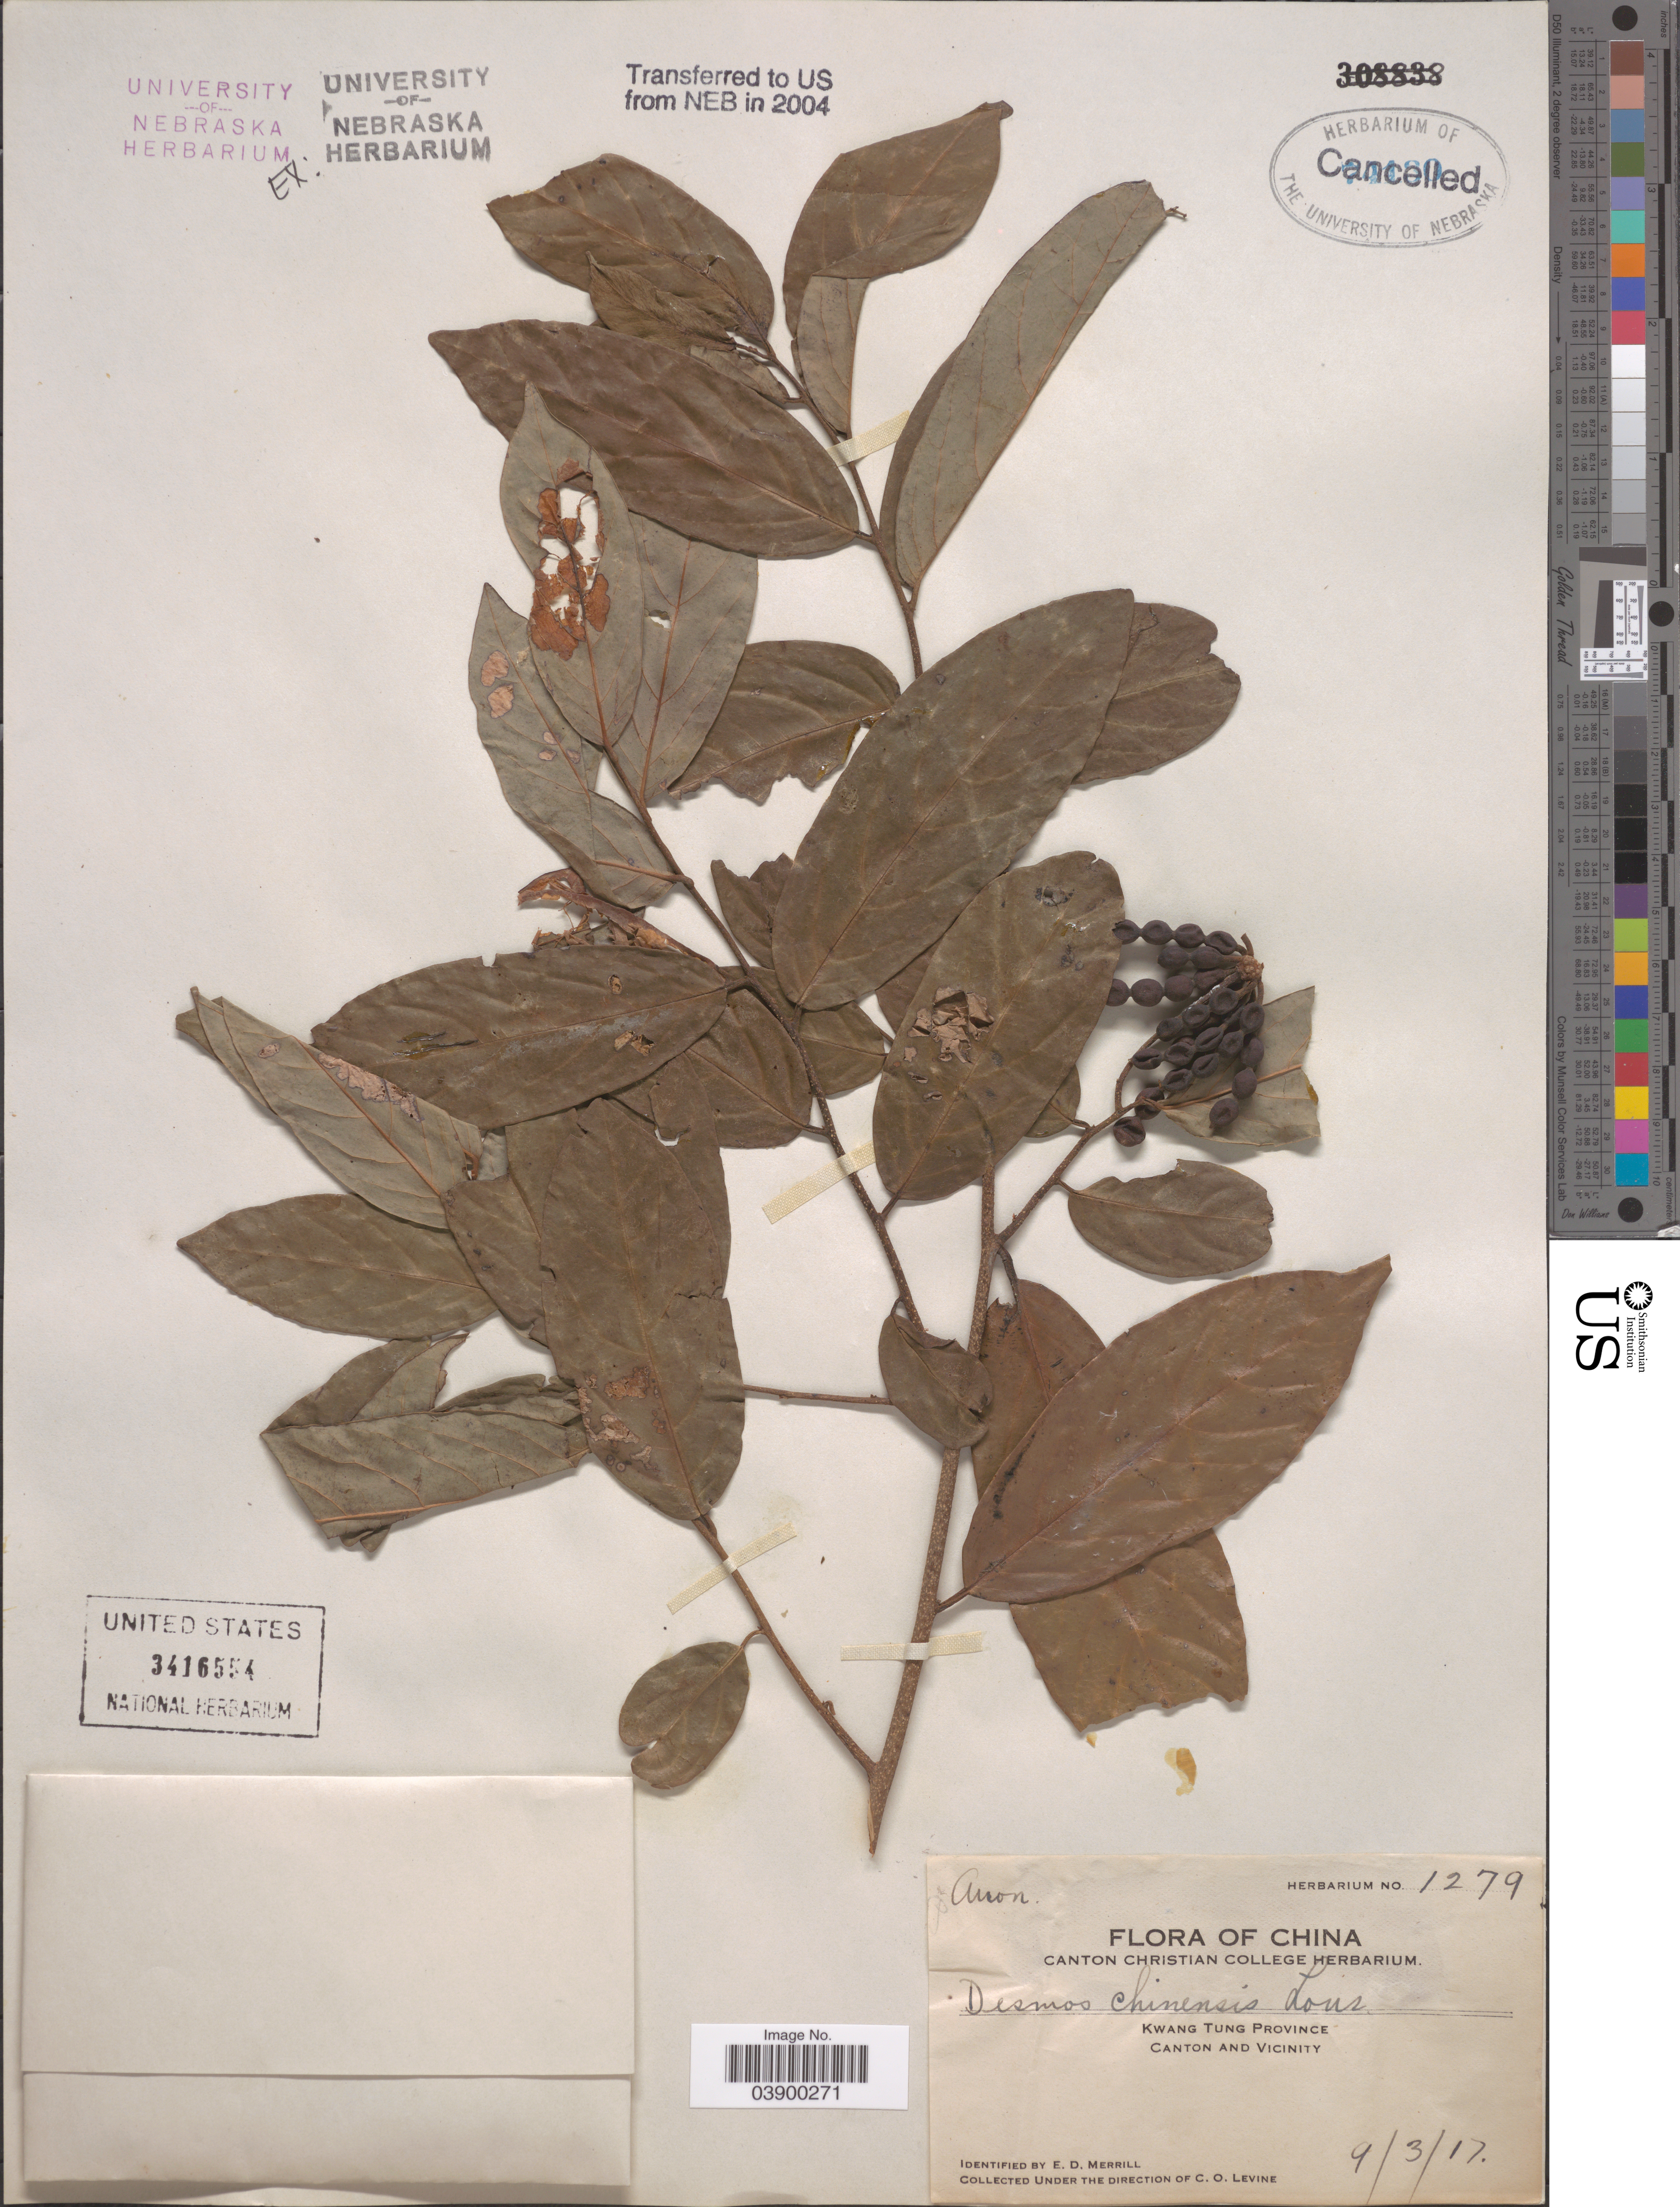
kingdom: Plantae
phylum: Tracheophyta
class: Magnoliopsida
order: Magnoliales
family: Annonaceae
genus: Desmos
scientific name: Desmos chinensis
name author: Lour.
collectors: C. O. Levine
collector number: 1279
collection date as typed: Transcribed d/m/y: 9/3/17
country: China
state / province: Guangdong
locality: Kwang Tung Province. Canton and Vicinity.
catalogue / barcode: US 3416554